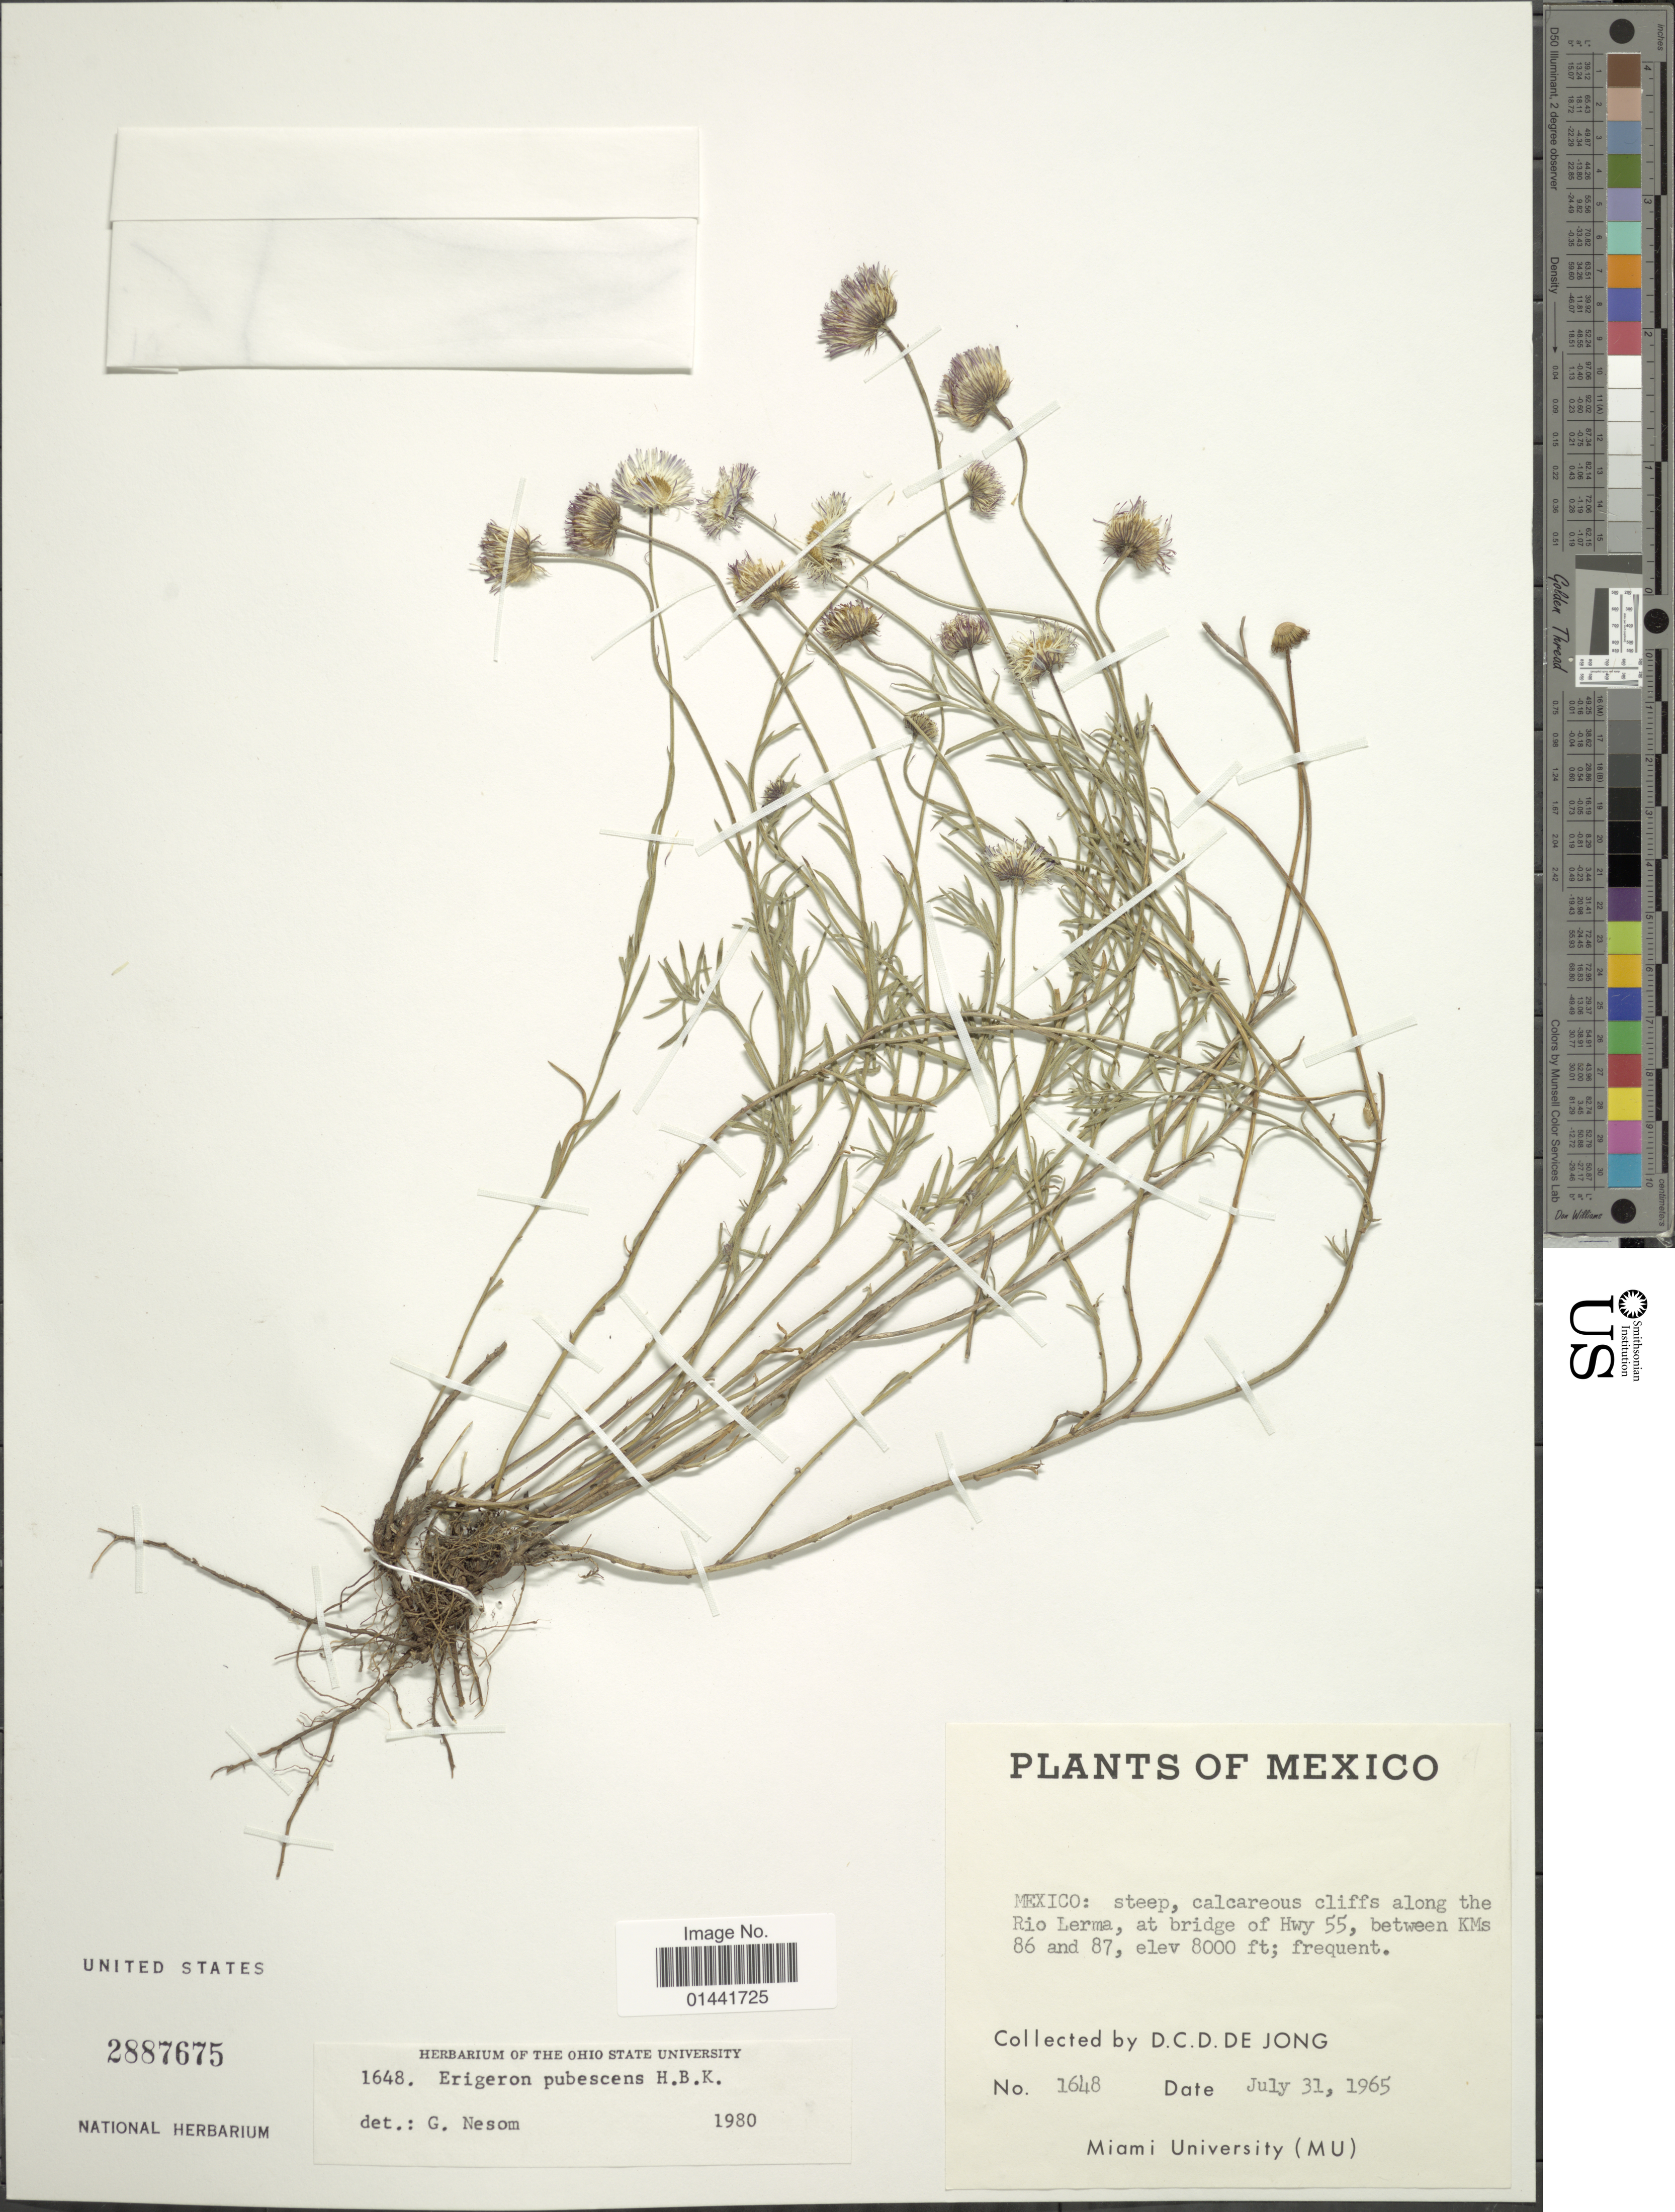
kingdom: Plantae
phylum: Tracheophyta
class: Magnoliopsida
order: Asterales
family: Asteraceae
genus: Erigeron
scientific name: Erigeron pubescens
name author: Kunth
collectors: D. De Jong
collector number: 1648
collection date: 1965-07-31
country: Mexico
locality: Steep, calcareous cliffs along the Rio Lerma, at bridge of Hwy 55, between KMs 86 and 87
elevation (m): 2438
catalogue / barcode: US 2887675